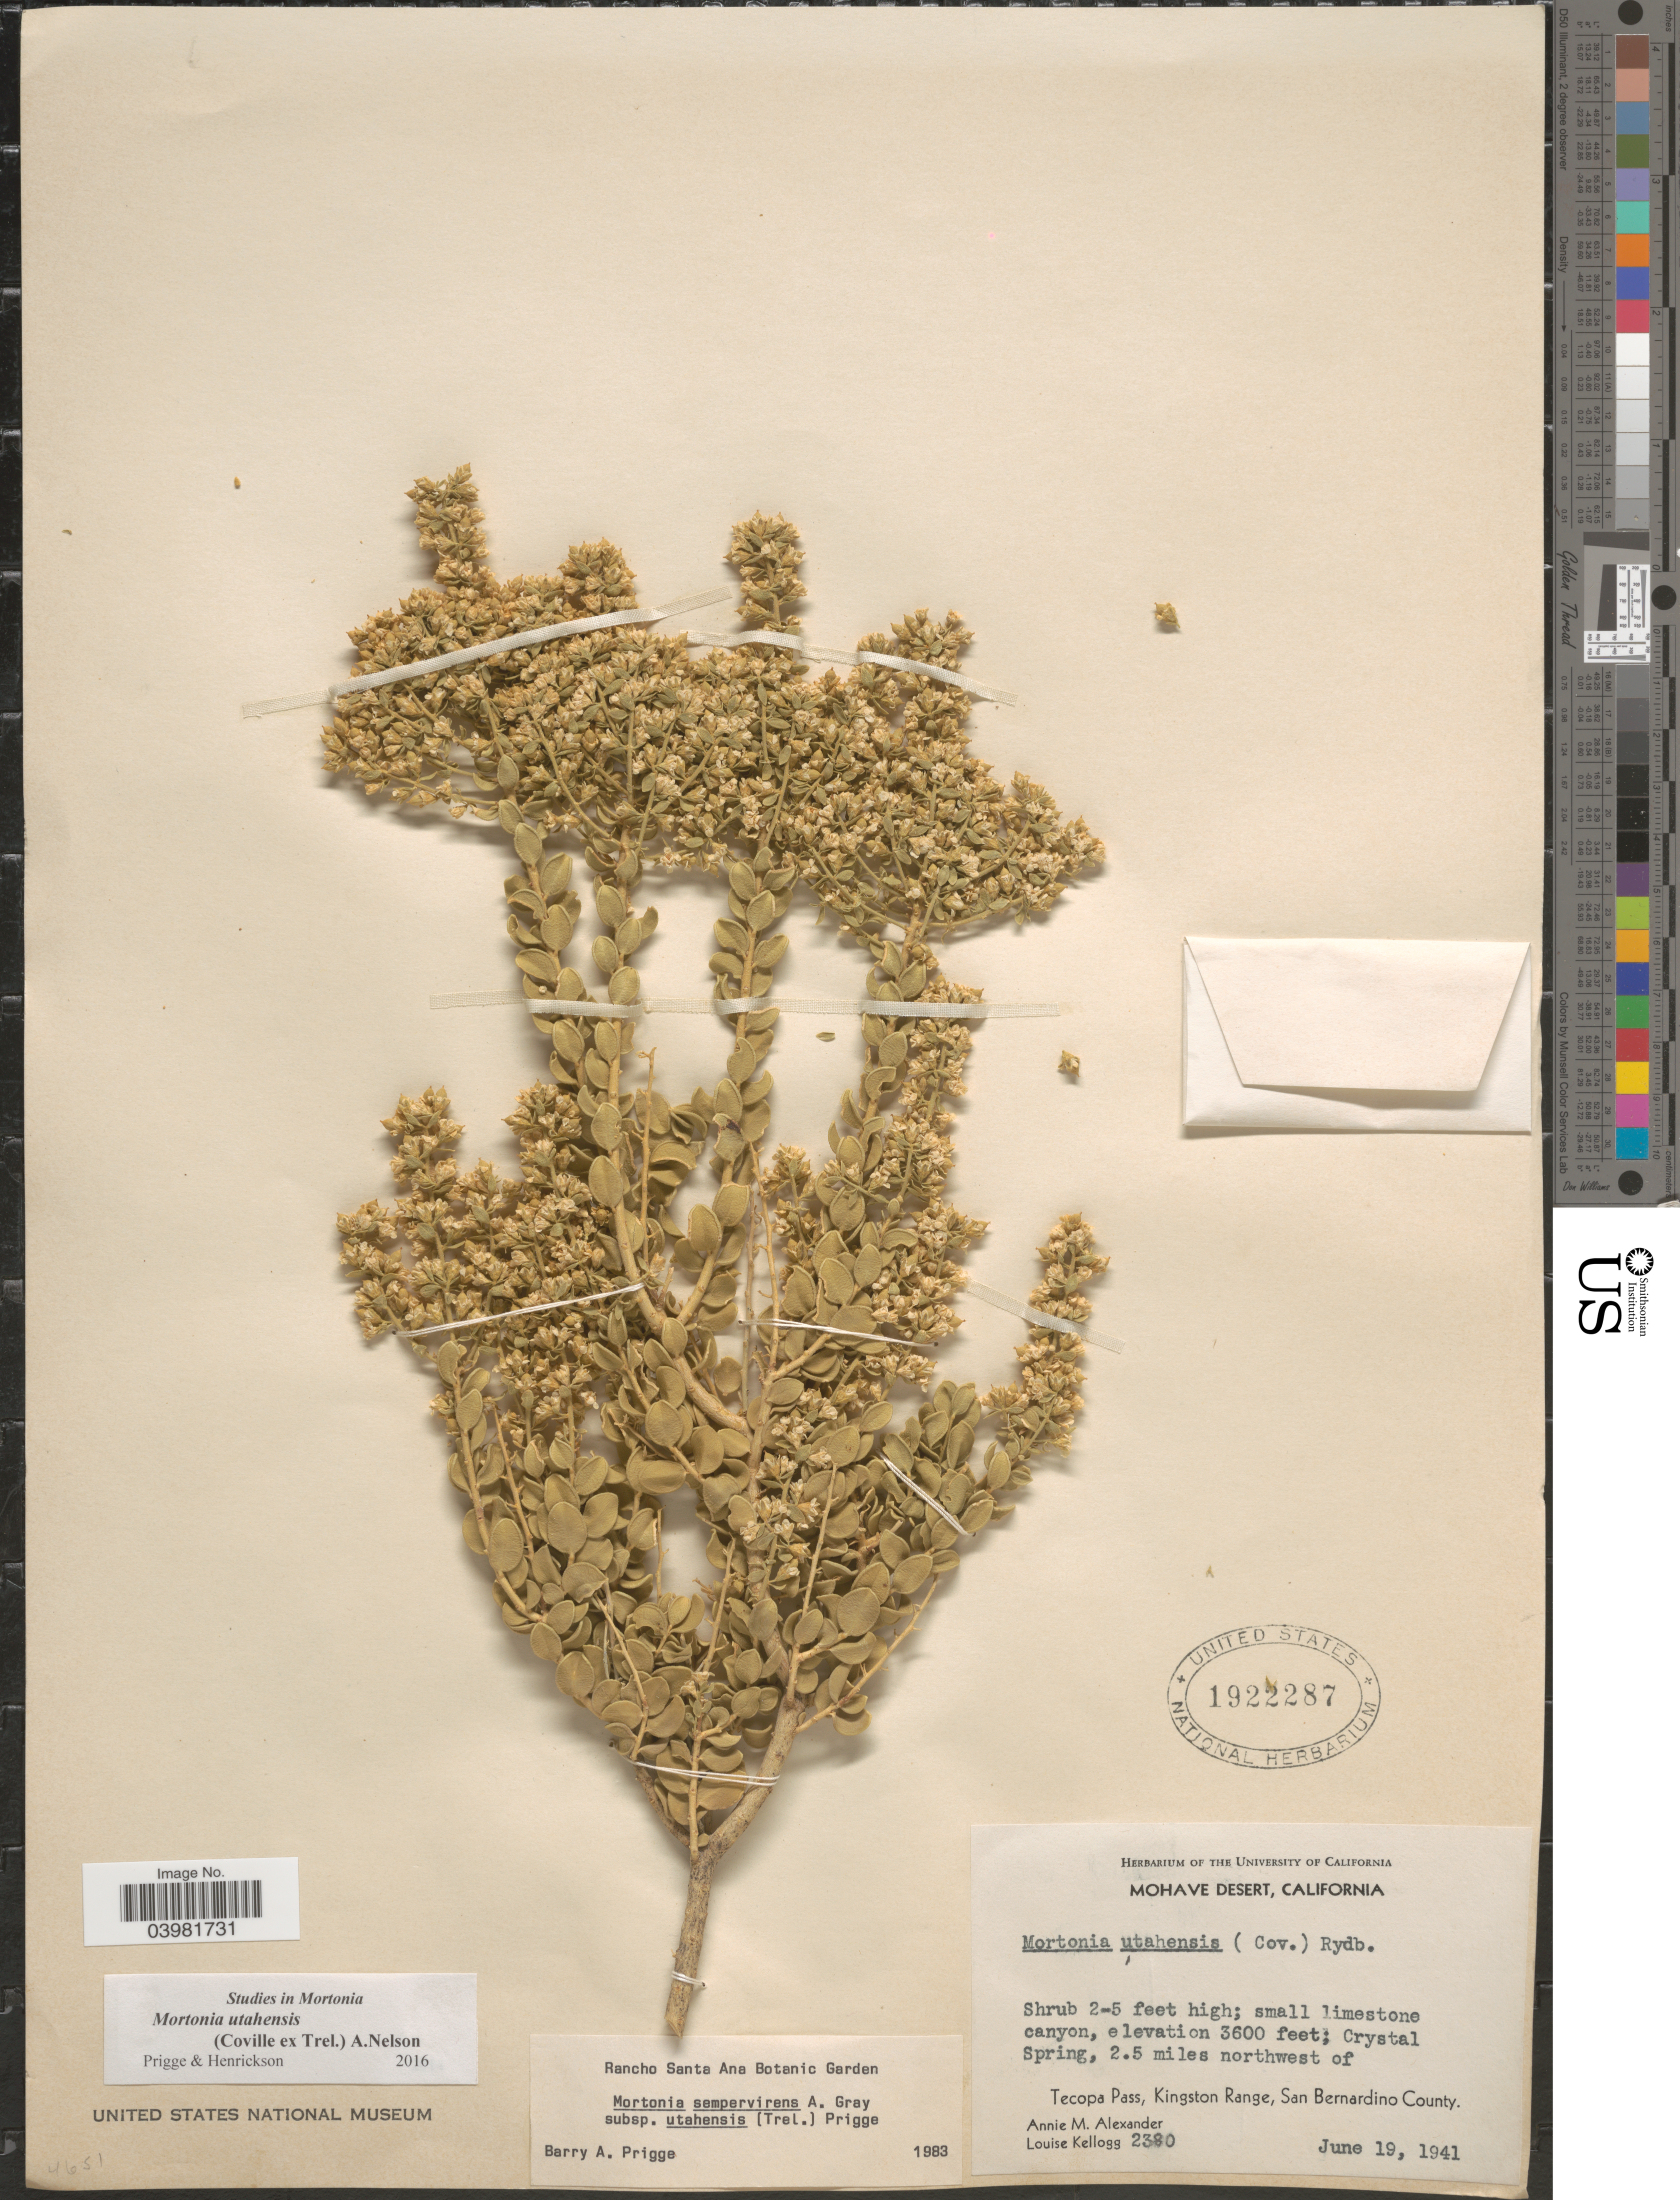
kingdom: Plantae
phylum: Tracheophyta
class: Magnoliopsida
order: Celastrales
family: Celastraceae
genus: Mortonia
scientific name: Mortonia utahensis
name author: (Coville ex Trel.) A. Nelson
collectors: A. M. Alexander & L. Kellogg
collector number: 2380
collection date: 1941-06-19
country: United States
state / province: California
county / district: San Bernardino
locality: Mohave Desert. Crystal Spring, 2.5 miles northwest of Tecopa Pass, Kingston Range, San Bernardino County.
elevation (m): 1097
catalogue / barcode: US 1922287